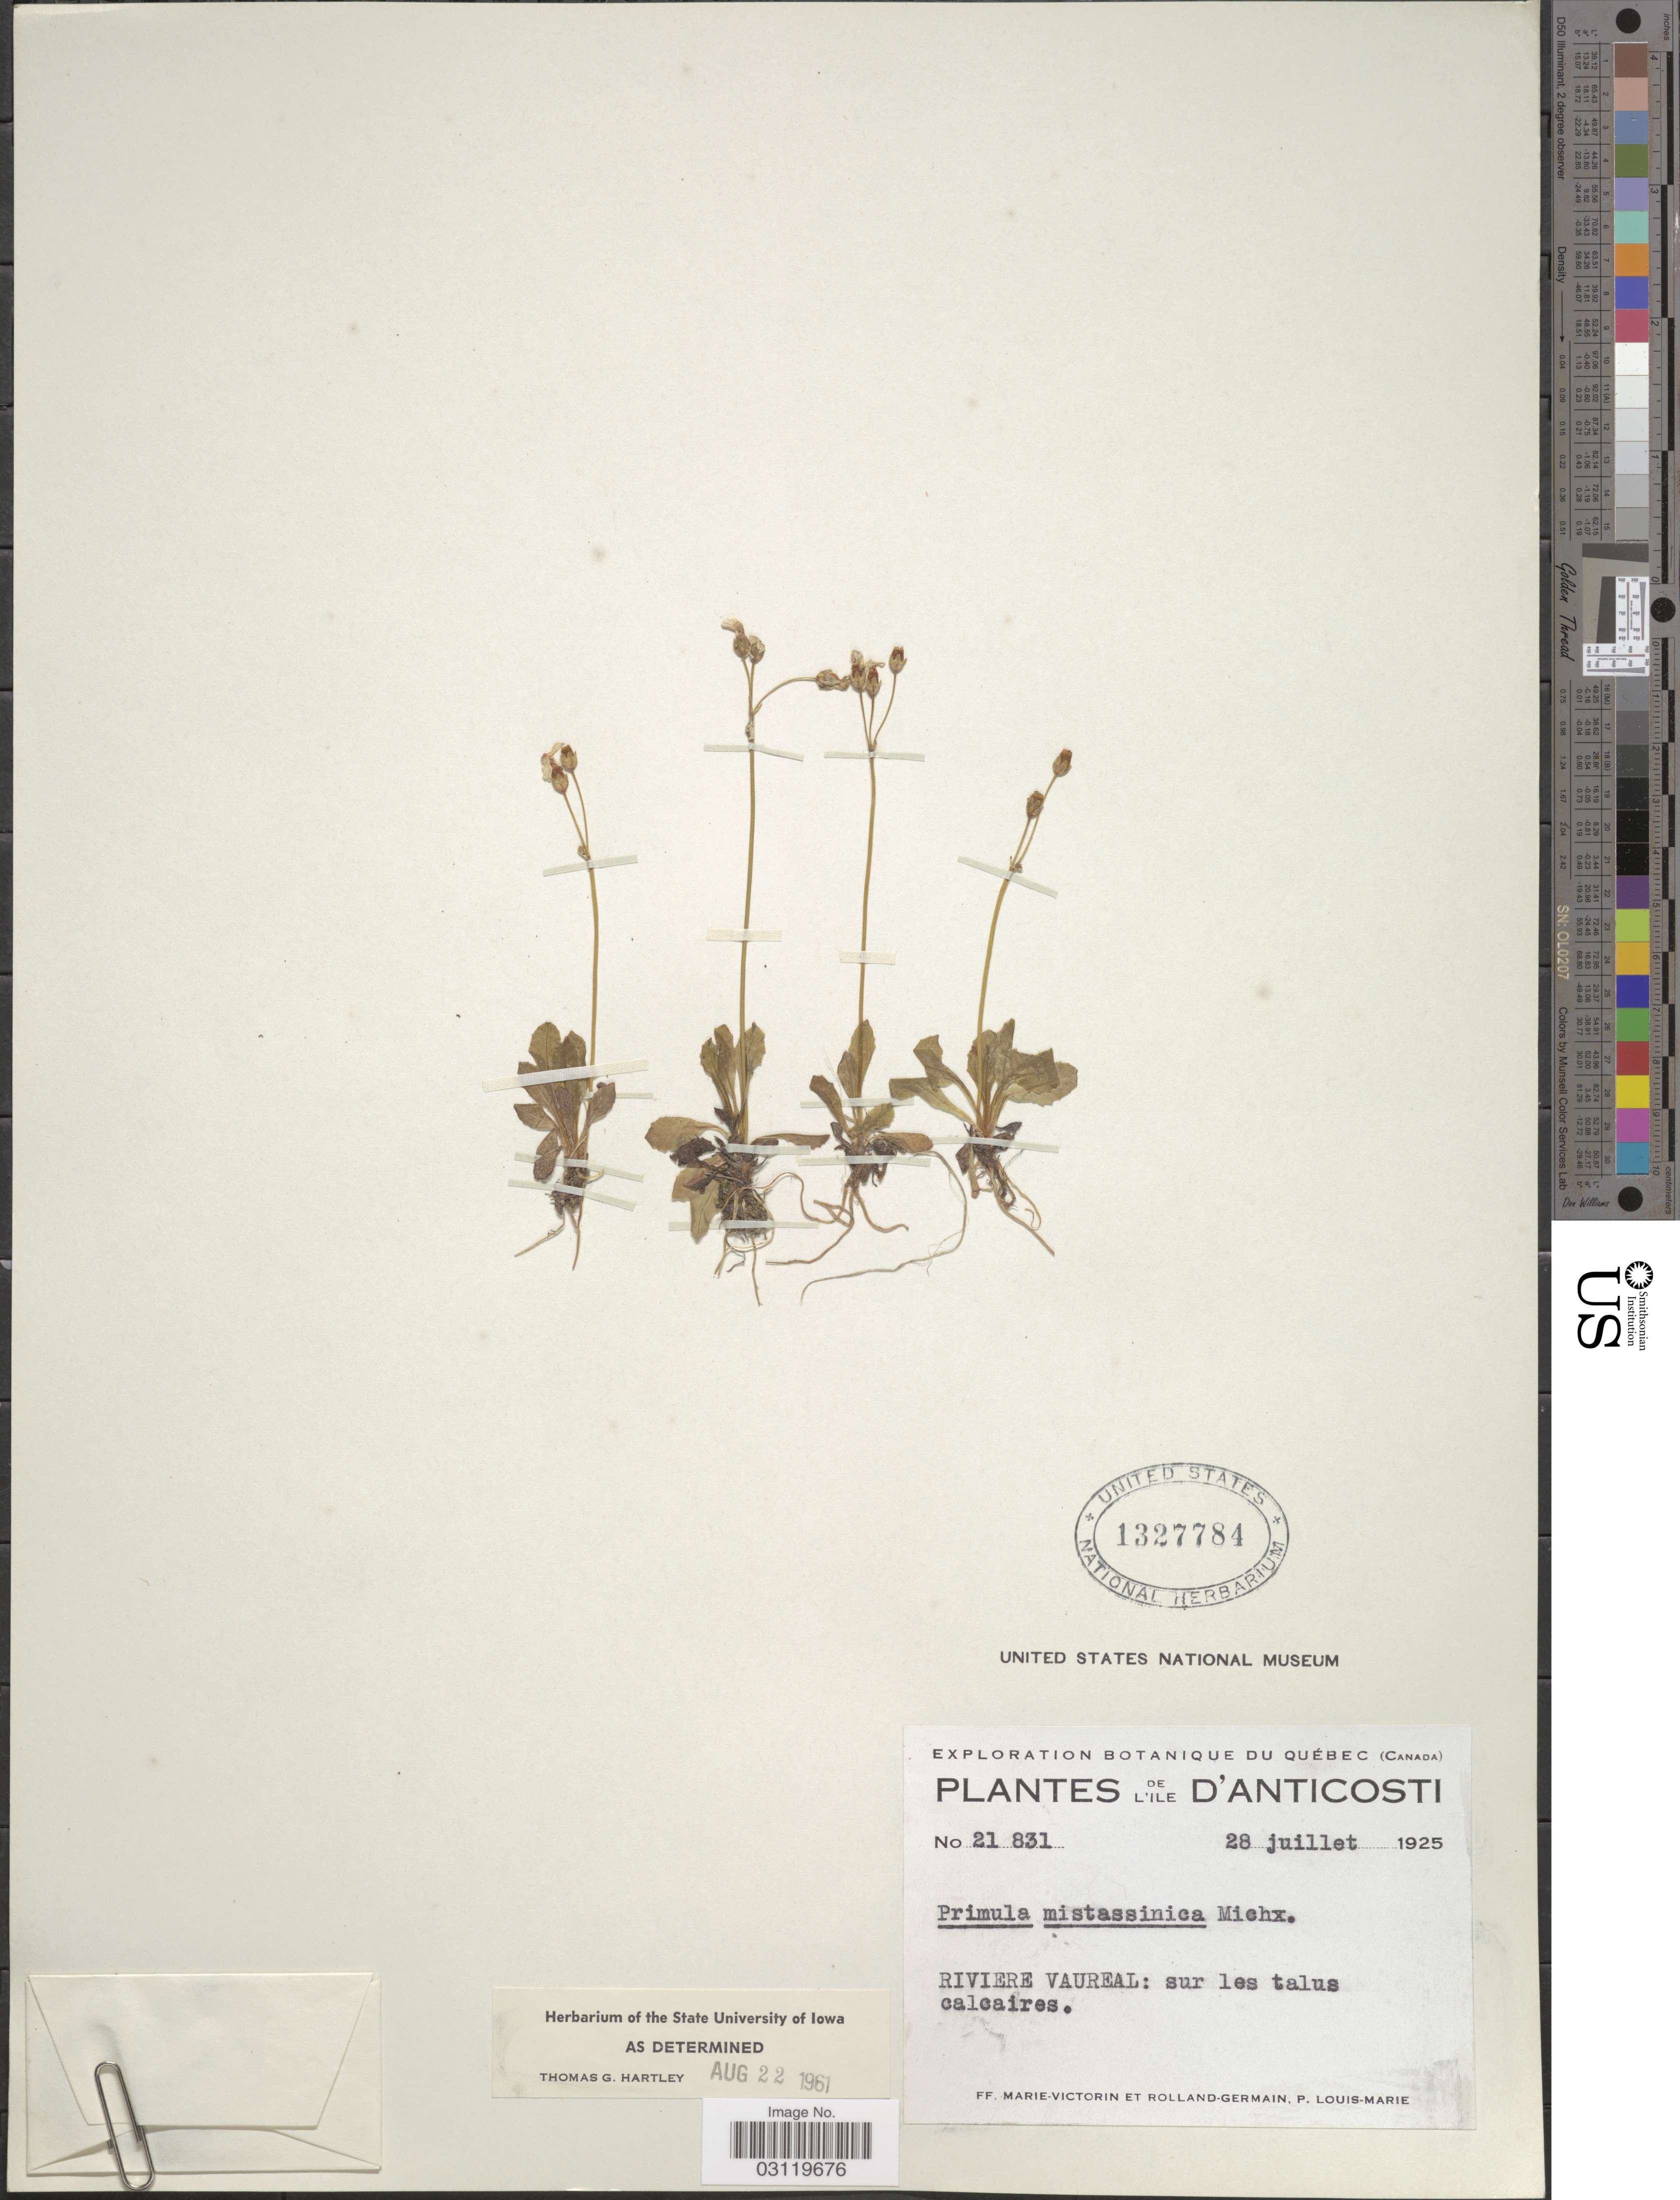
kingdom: Plantae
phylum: Tracheophyta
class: Magnoliopsida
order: Ericales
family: Primulaceae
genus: Primula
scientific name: Primula mistassinica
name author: Michx.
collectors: F. Marie-Victorin, Rolland-Germain & L.-M. LaLonde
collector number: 21831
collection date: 1925-07-28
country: Canada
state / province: Quebec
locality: De L'Ile D'Anticosti, Riviere Vaureal.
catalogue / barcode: US 1327784